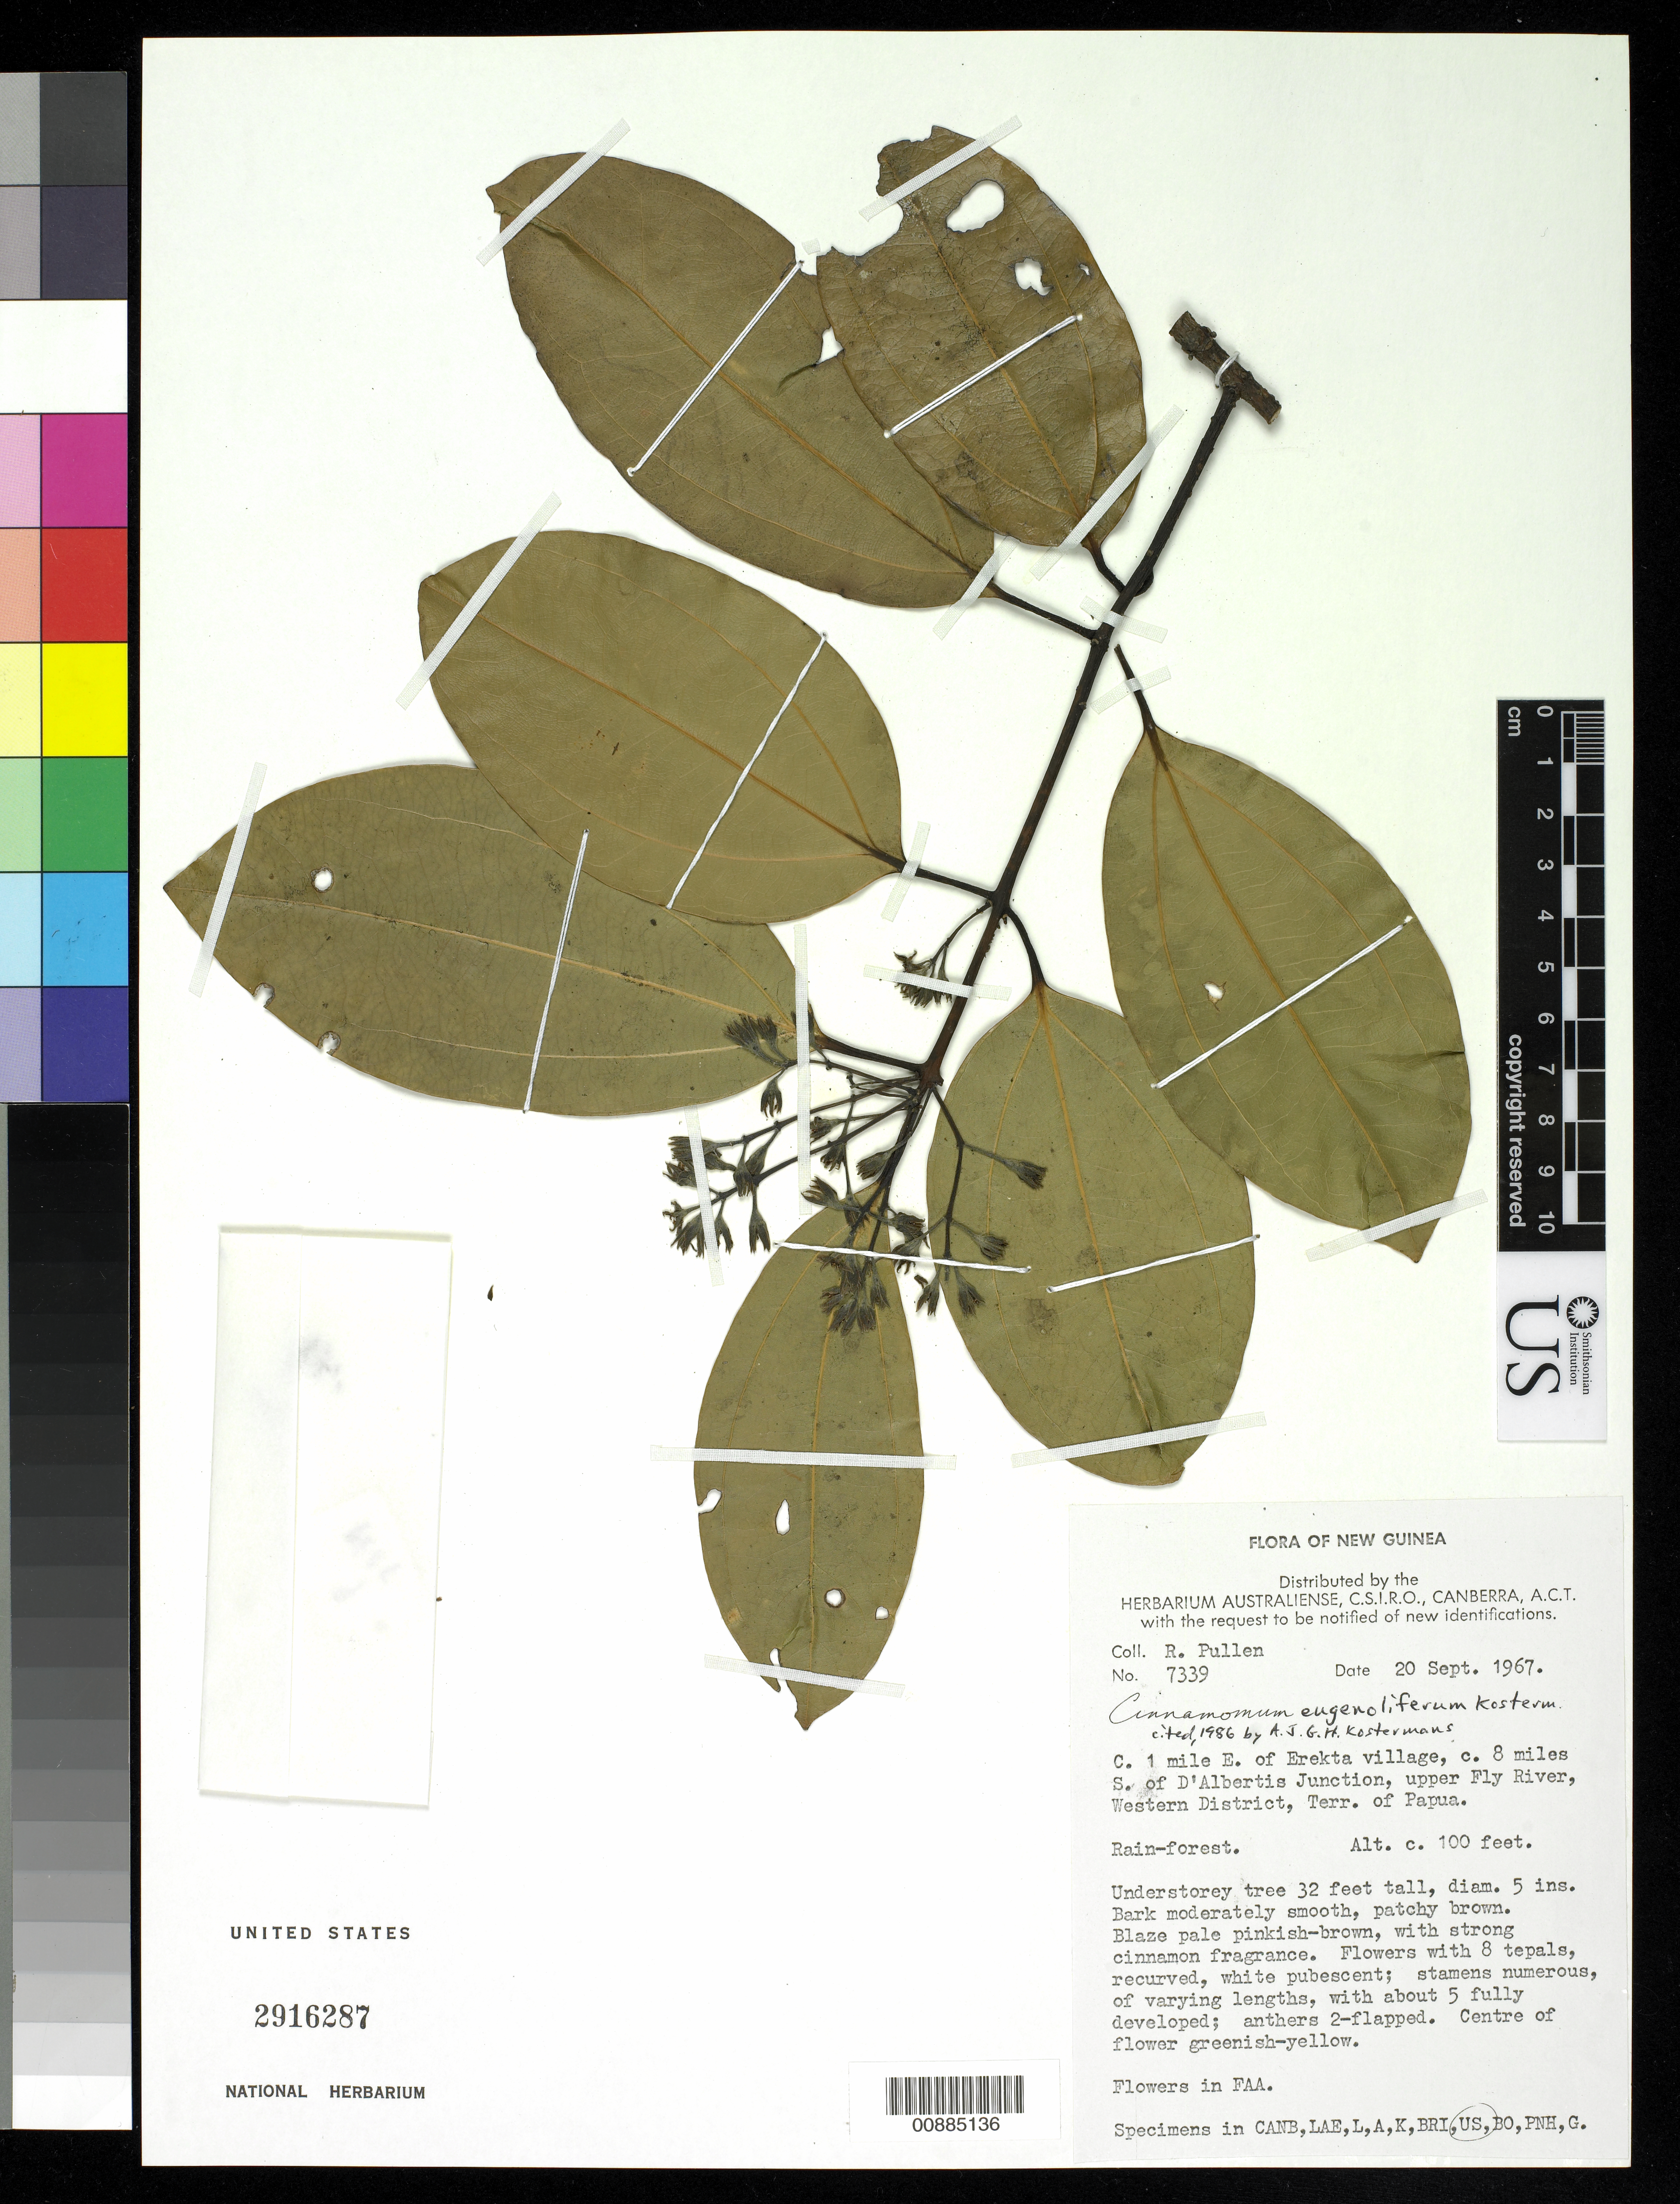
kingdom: Plantae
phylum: Tracheophyta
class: Magnoliopsida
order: Laurales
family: Lauraceae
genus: Cinnamomum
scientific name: Cinnamomum eugenoliferum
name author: Kosterm.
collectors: R. Pullen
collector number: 7339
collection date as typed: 20 Sep 1967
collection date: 1967-09-20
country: Papua New Guinea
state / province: Western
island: New Guinea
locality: Upper Fly River, S. of D'Albertis Junction, 1 mile e. of Erekta village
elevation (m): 30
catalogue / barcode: US 2916287